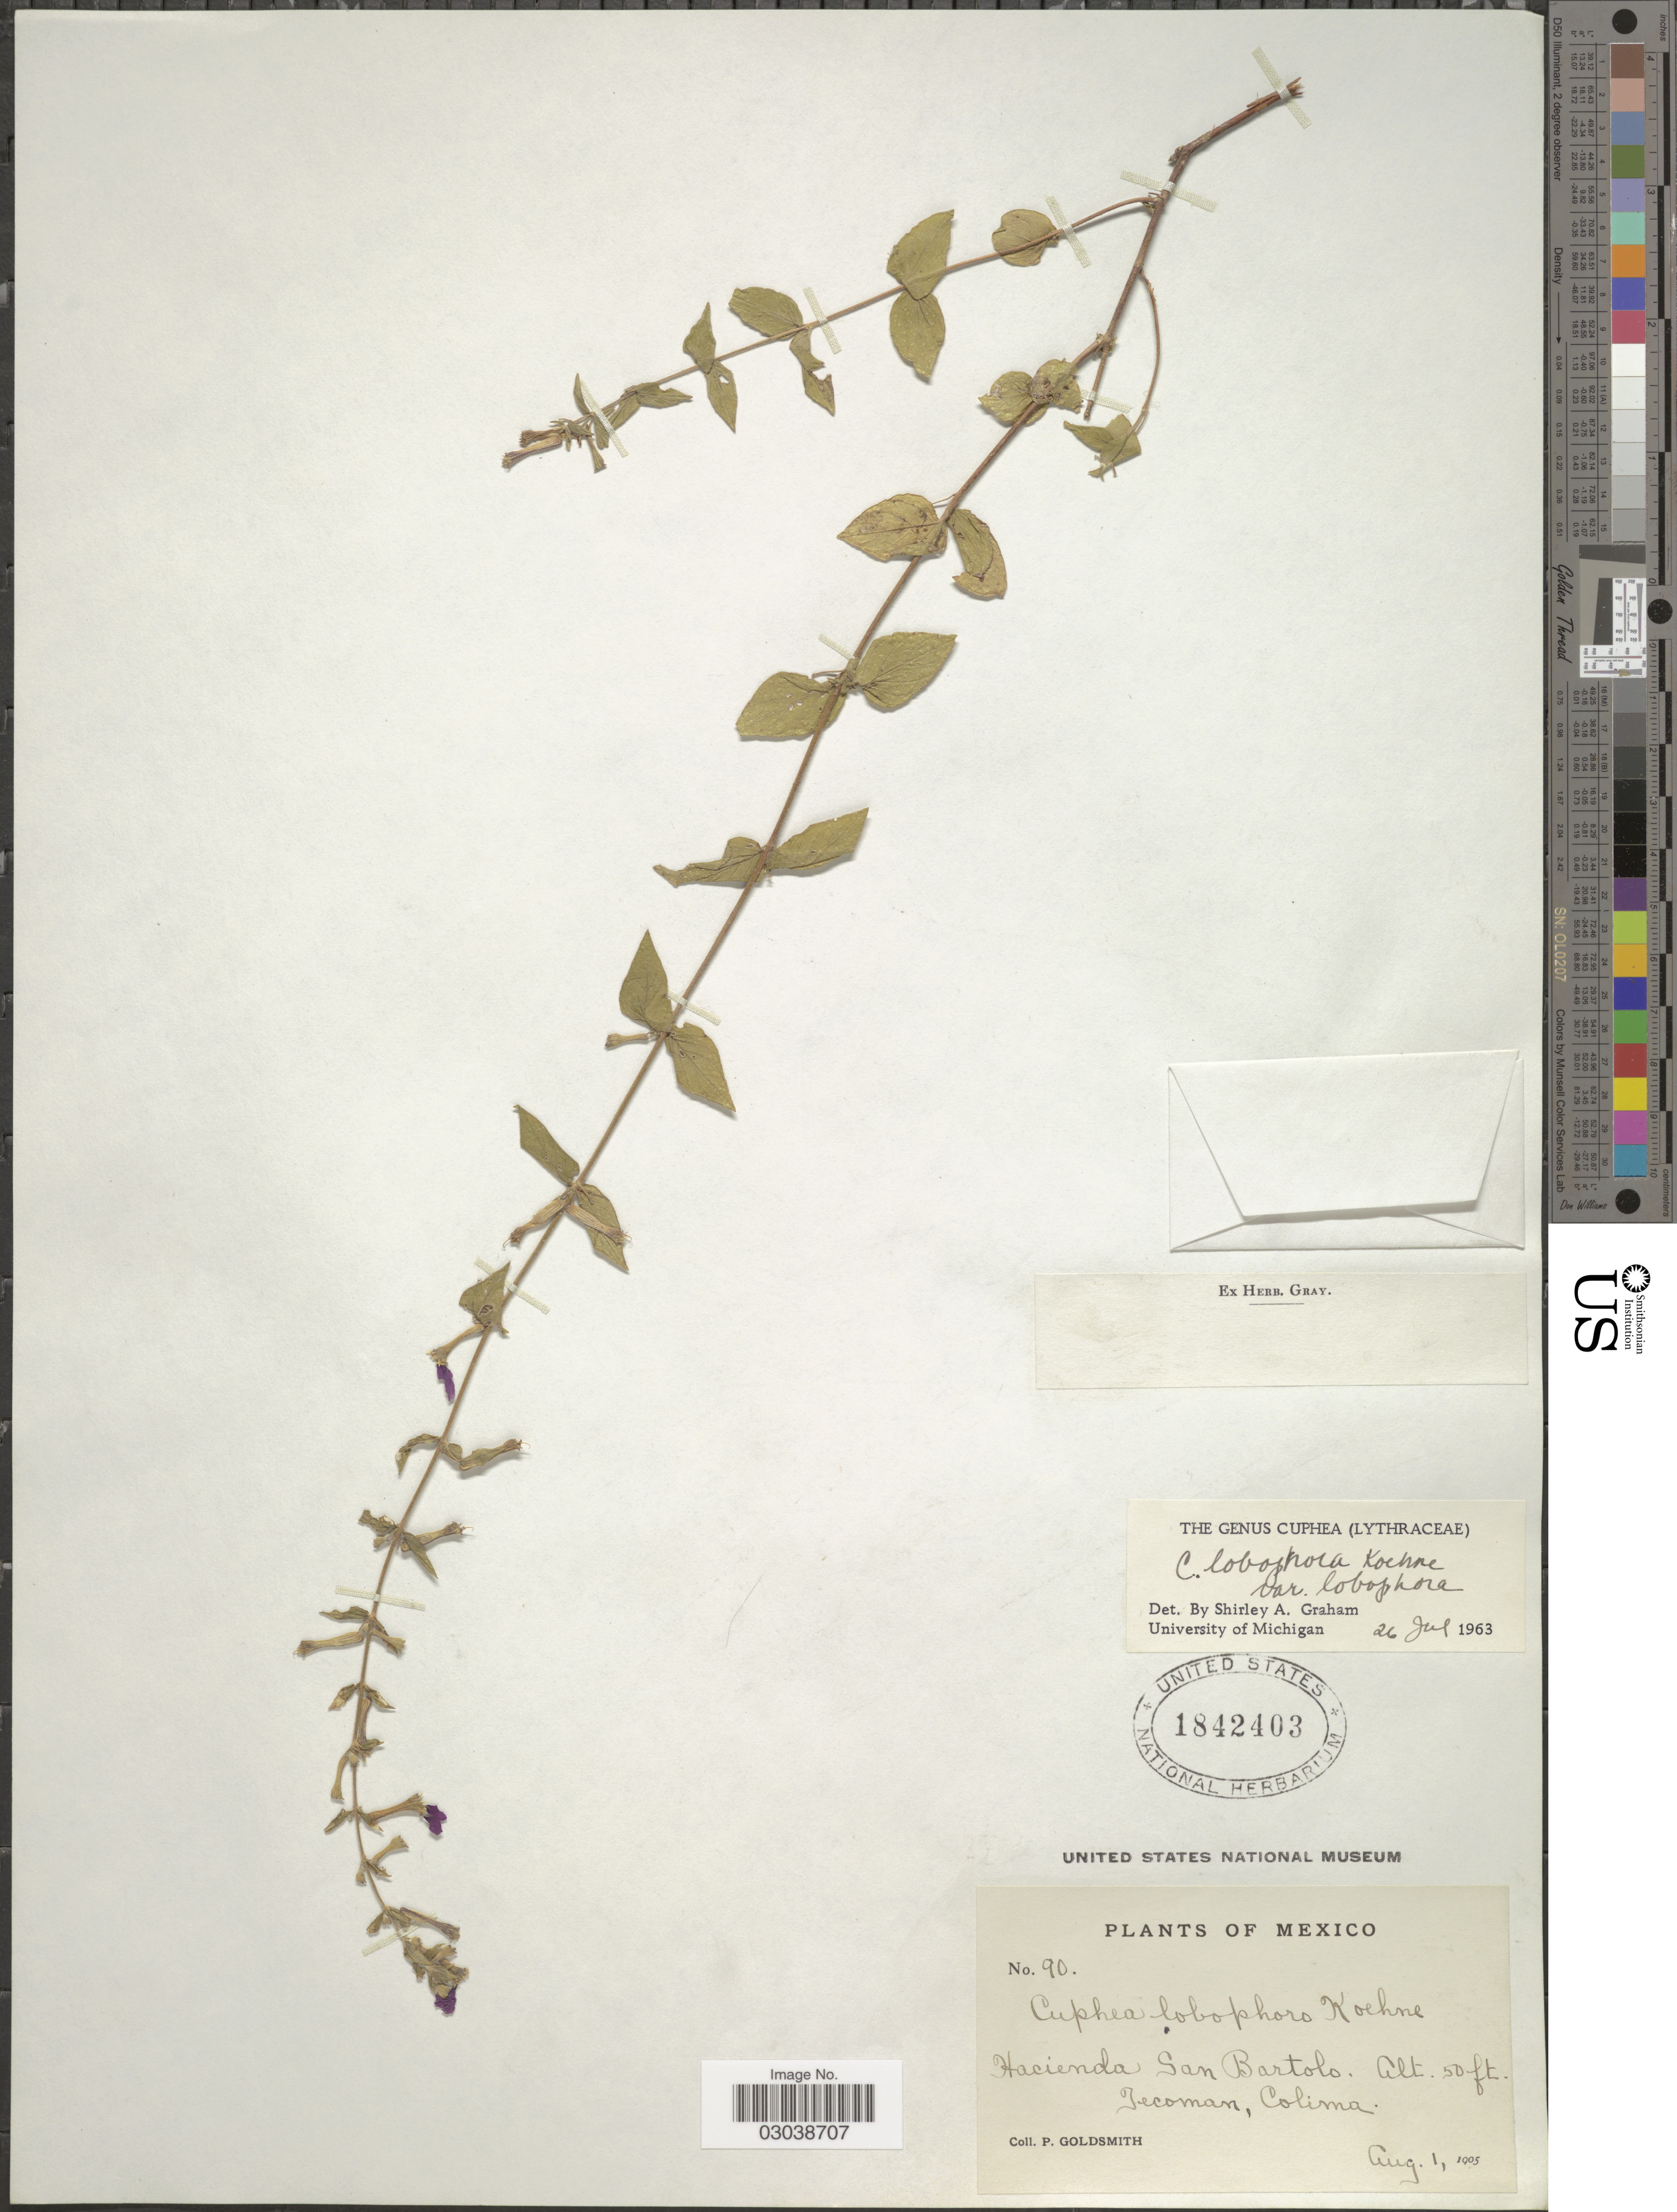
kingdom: Plantae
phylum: Tracheophyta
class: Magnoliopsida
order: Myrtales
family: Lythraceae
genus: Cuphea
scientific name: Cuphea lobophora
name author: Koehne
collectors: P. Goldsmith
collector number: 90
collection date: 1905-08-01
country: Mexico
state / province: Colima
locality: Hacienda San Bartolo Tecoman.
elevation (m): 15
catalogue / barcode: US 1842403